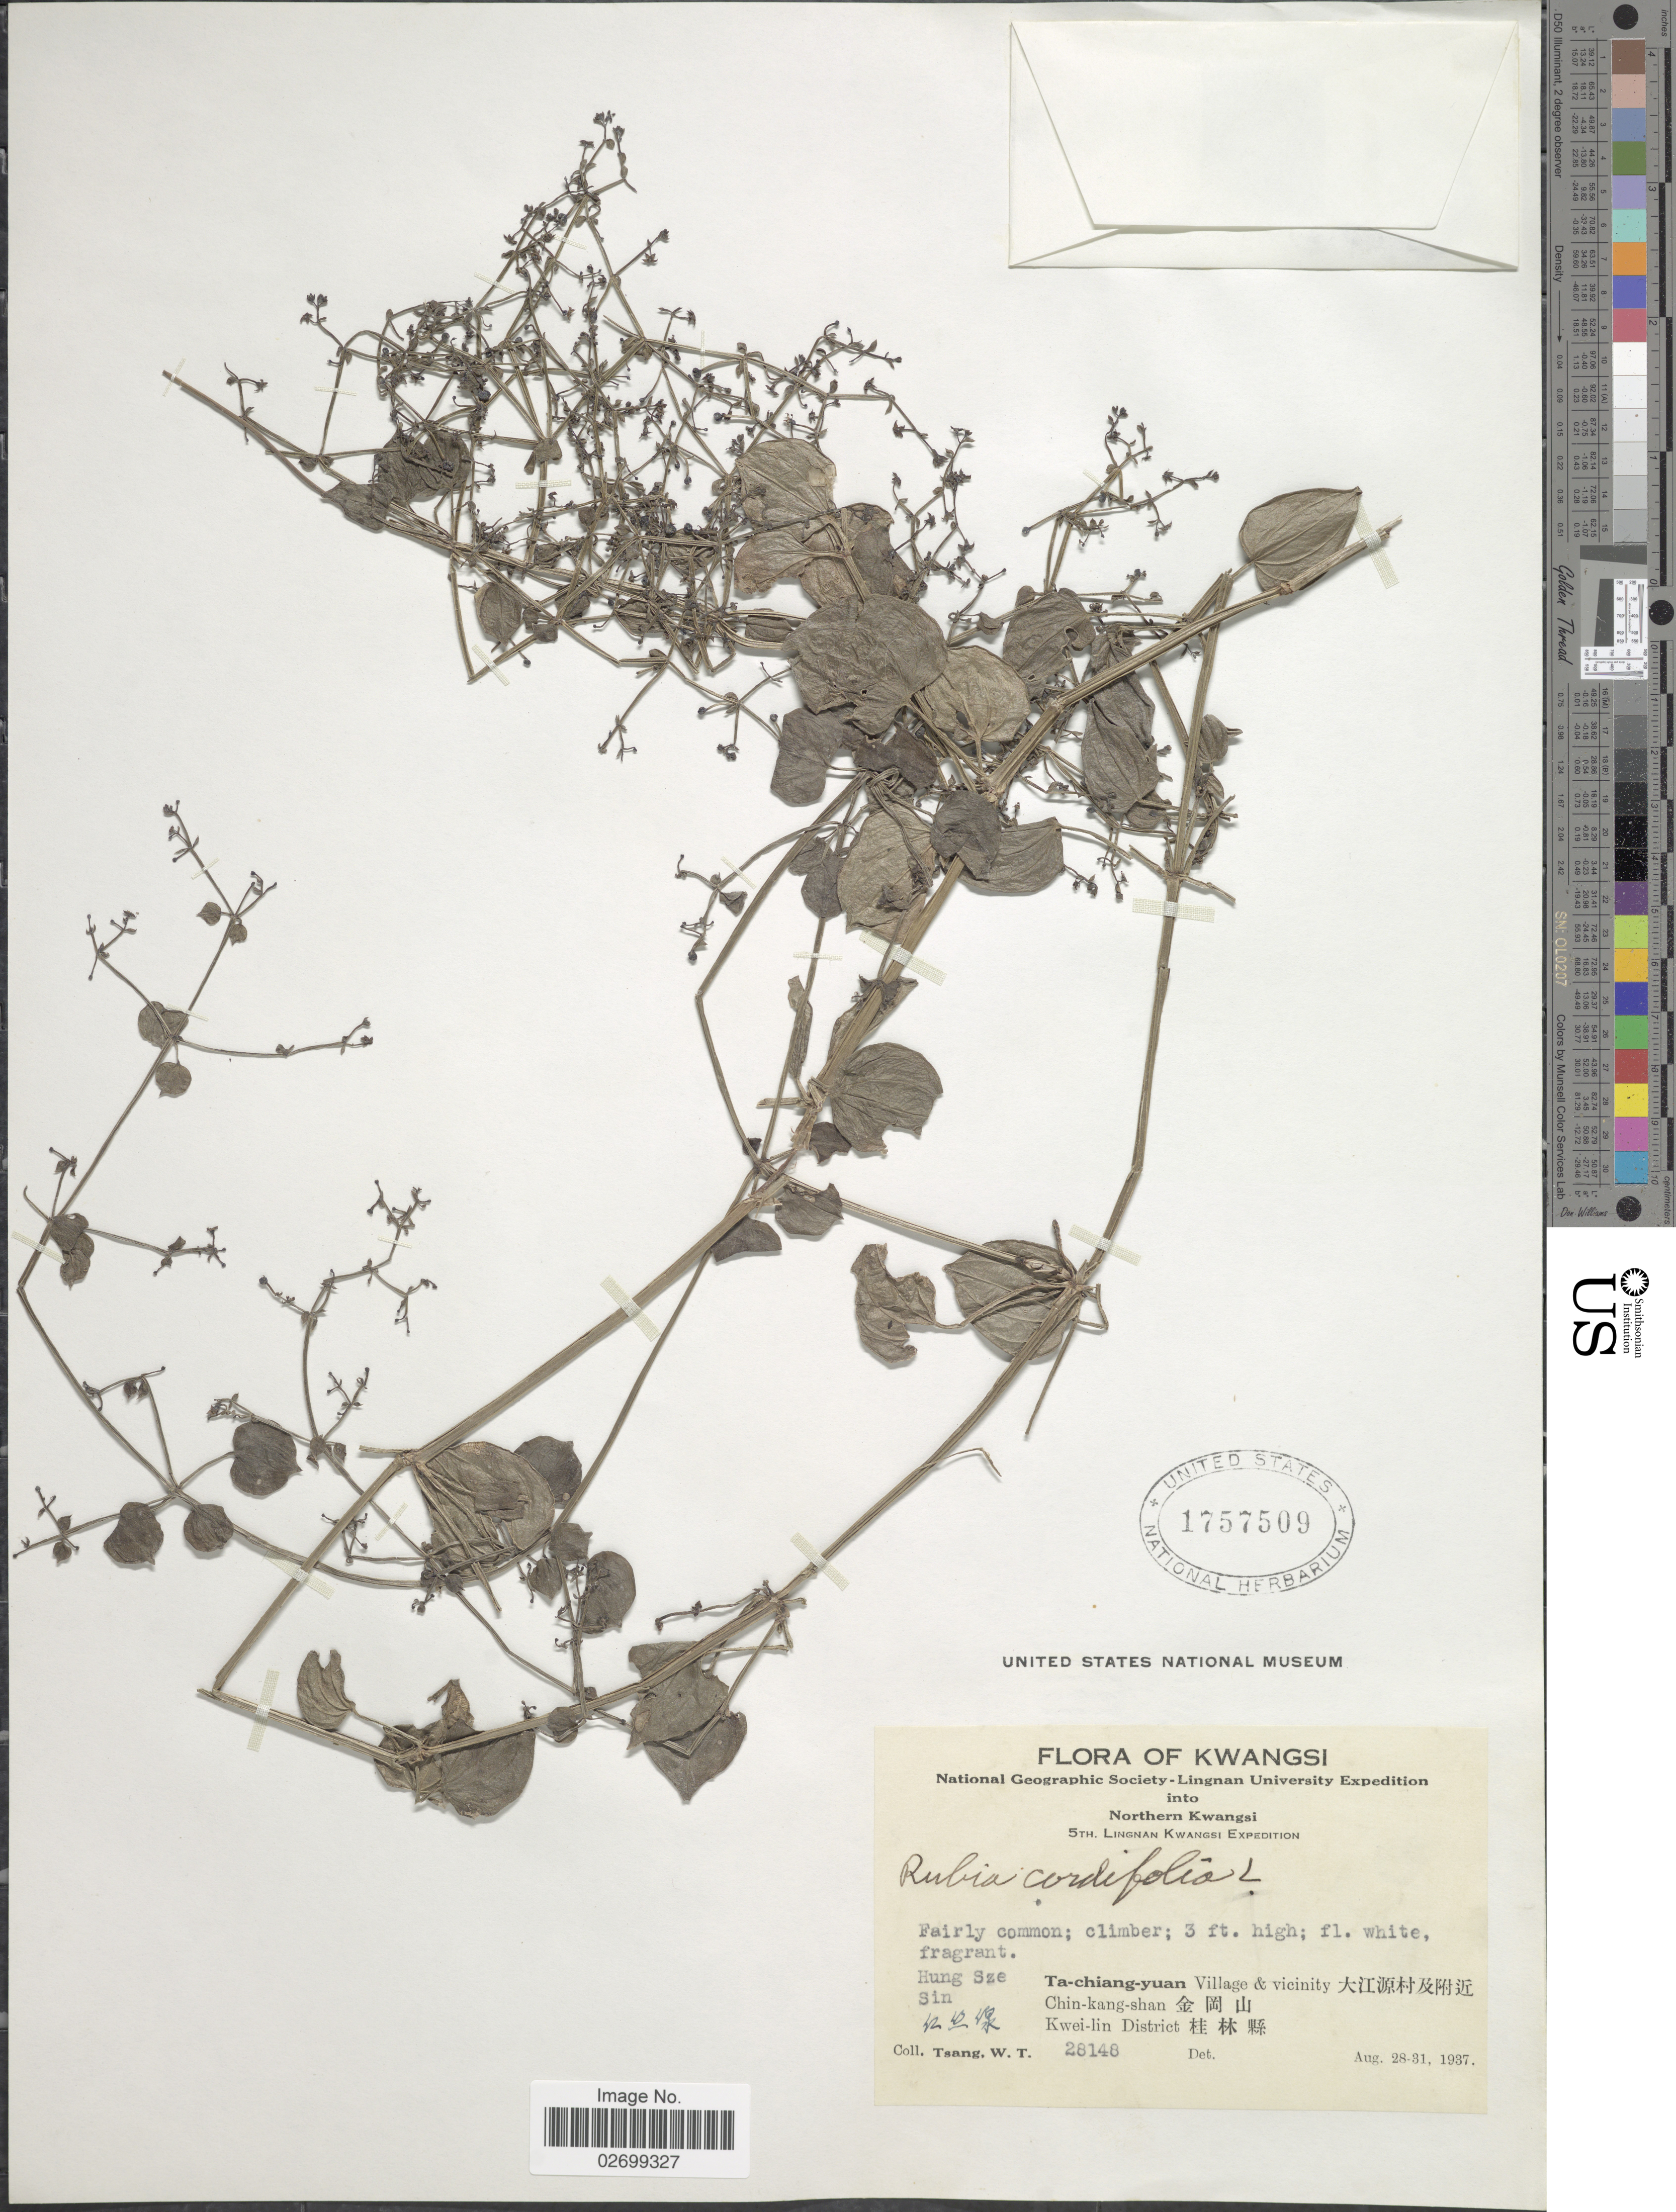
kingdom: Plantae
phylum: Tracheophyta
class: Magnoliopsida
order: Gentianales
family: Rubiaceae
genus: Rubia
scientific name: Rubia cordifolia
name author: L.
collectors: W. T. Tsang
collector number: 28148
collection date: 1937-08-28/1937-08-31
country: China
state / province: Guangxi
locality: Northern Kwangsi, Hung Sze Sin, Ta-chiang-yuan Village & vicinity, Chin-kang-shan, Kwei-lin District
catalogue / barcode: US 1757509